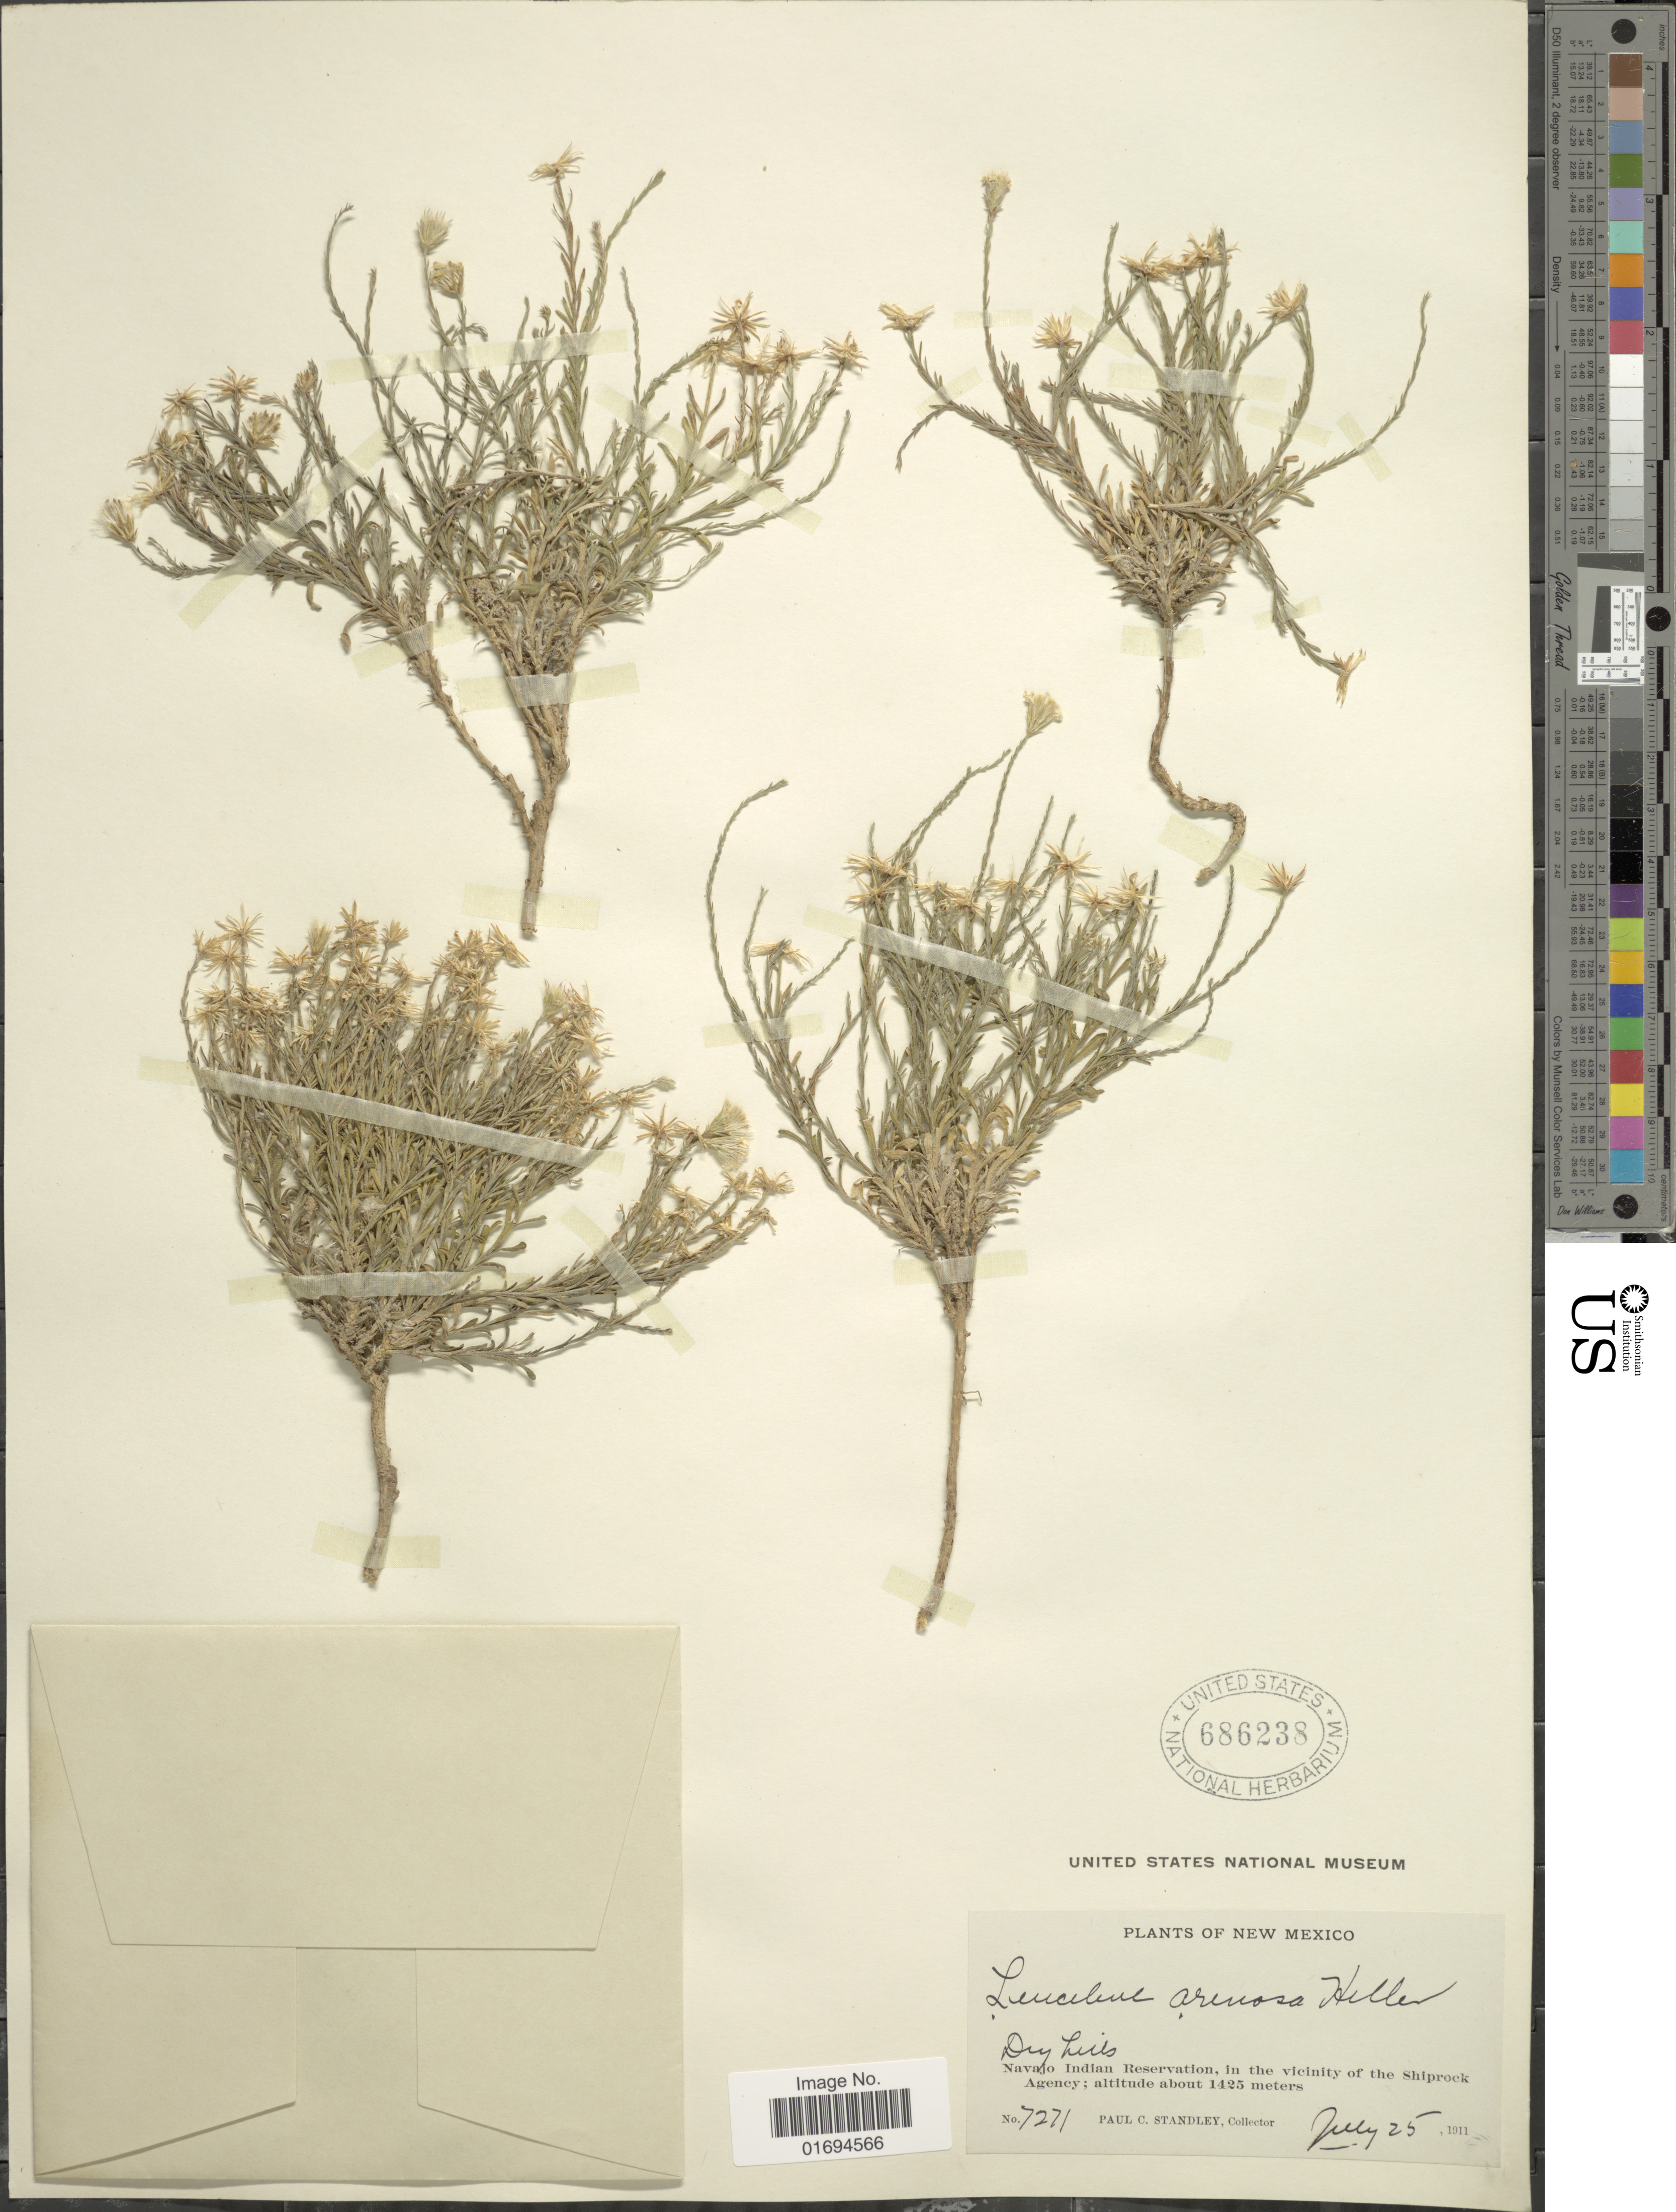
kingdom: Plantae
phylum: Tracheophyta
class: Magnoliopsida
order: Asterales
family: Asteraceae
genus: Chaetopappa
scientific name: Chaetopappa ericoides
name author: (Torr.) G.L. Nesom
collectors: P. C. Standley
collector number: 7271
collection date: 1911-07-25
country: United States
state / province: New Mexico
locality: Navajo Indian Reservation, in the vicinity of the Shiprock Agency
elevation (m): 1425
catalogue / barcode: US 686238